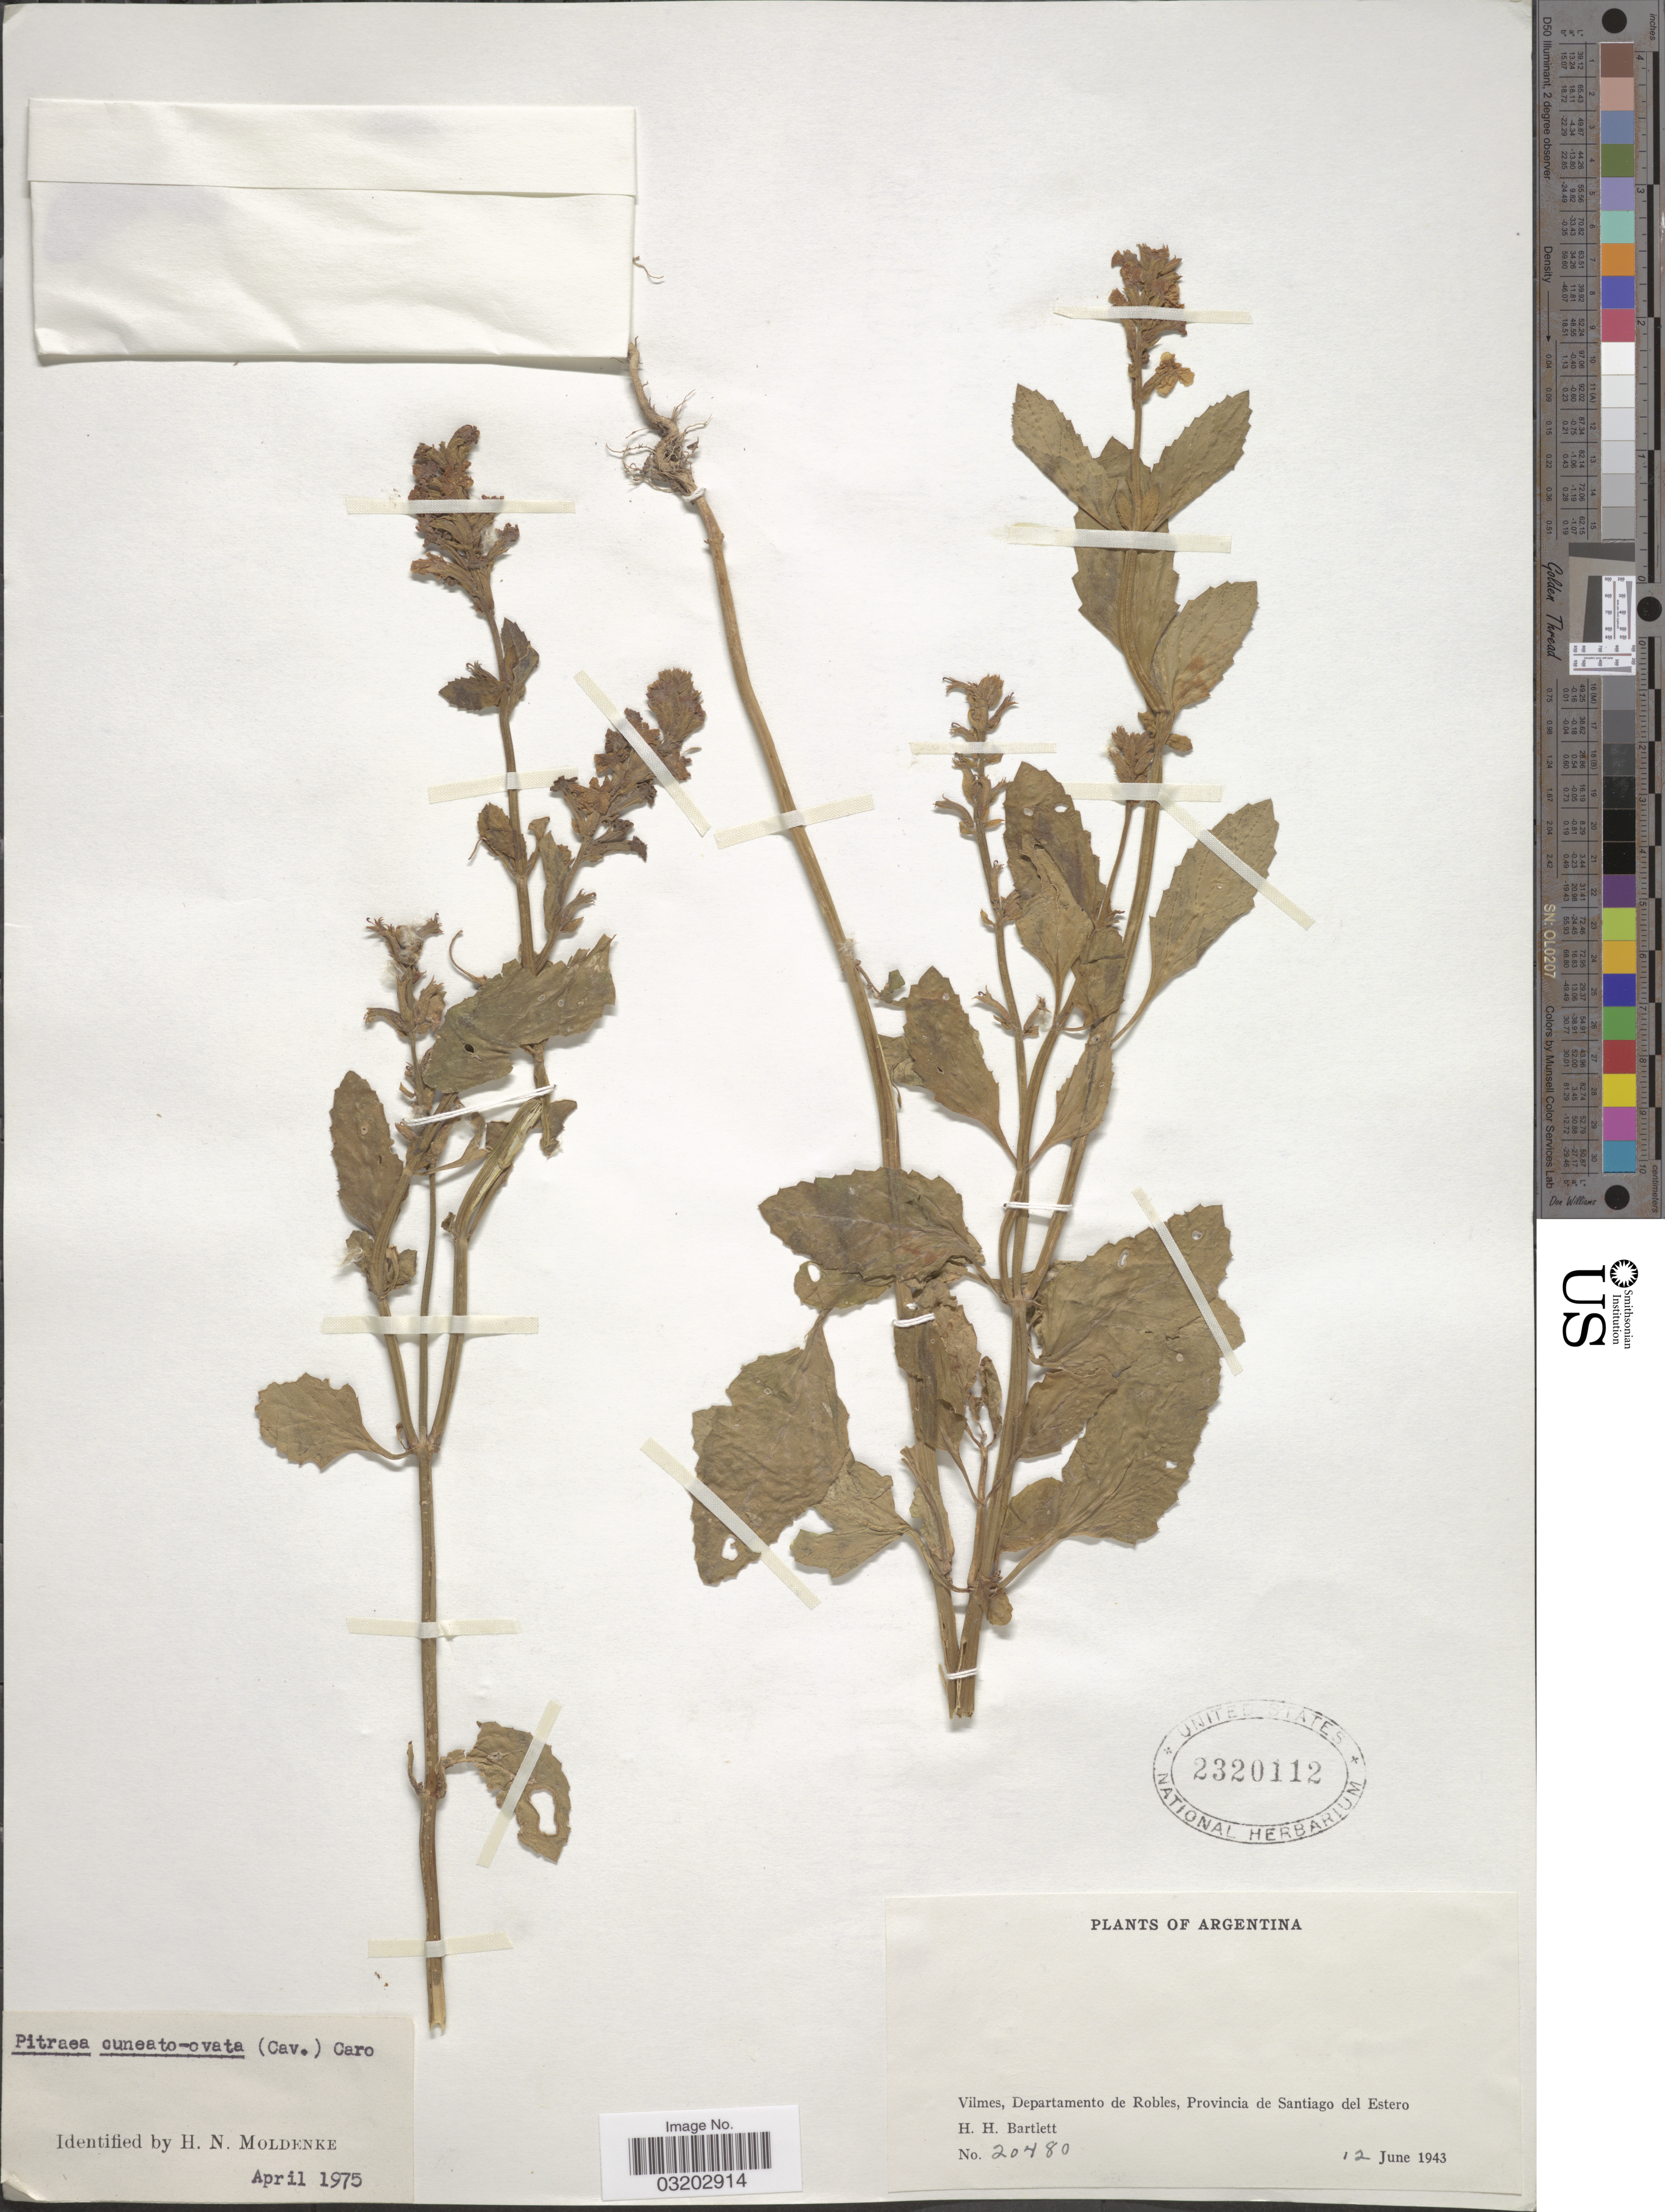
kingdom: Plantae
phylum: Tracheophyta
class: Magnoliopsida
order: Lamiales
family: Verbenaceae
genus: Pitraea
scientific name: Pitraea cuneato-ovata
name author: (Cav.) Caro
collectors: H. H. Bartlett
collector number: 20480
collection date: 1943-06-12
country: Argentina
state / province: Santiago del Estero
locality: Vilmes, Departamento de Robles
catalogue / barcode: US 2320112